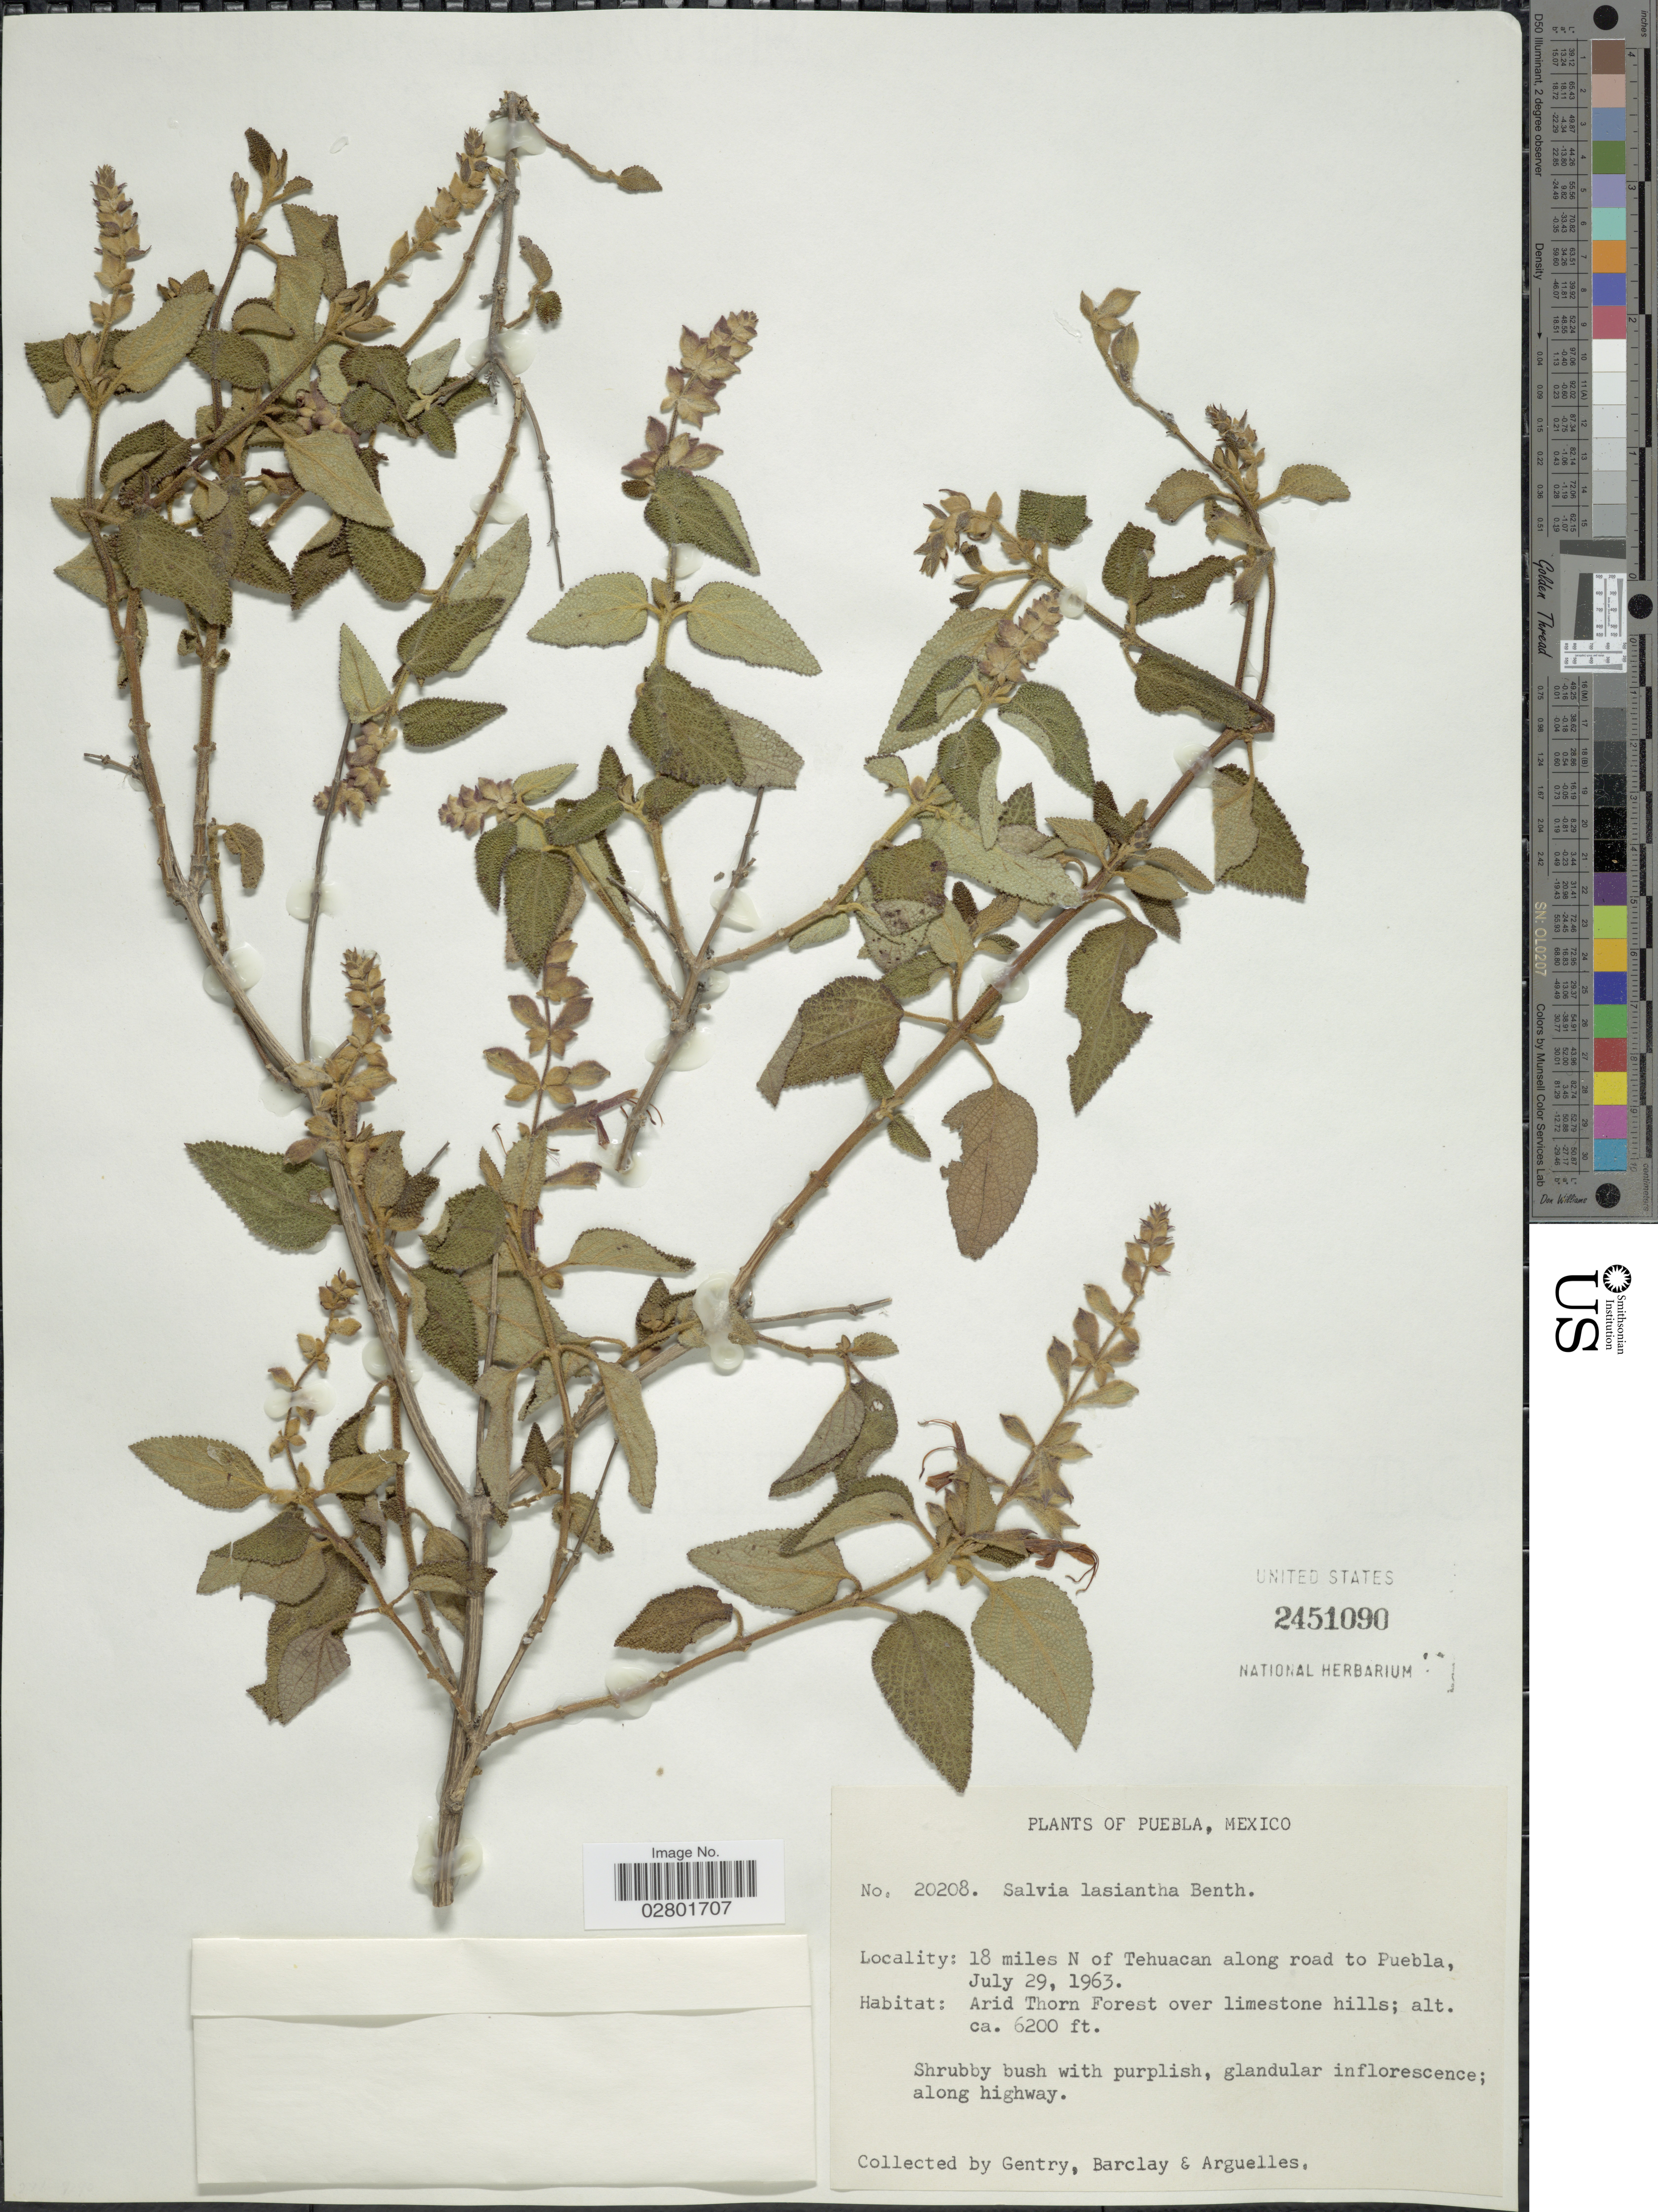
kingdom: Plantae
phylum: Tracheophyta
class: Magnoliopsida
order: Lamiales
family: Lamiaceae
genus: Salvia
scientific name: Salvia lasiantha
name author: Benth.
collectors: Gentry, --, -- Barclay & Arguelles, --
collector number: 20208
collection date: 1963-07-29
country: Mexico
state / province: Puebla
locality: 18 miles N of Tehuacan along road to Puebla, Arid Thorn Forest over limestone hills.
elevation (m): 1890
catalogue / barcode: US 2451090